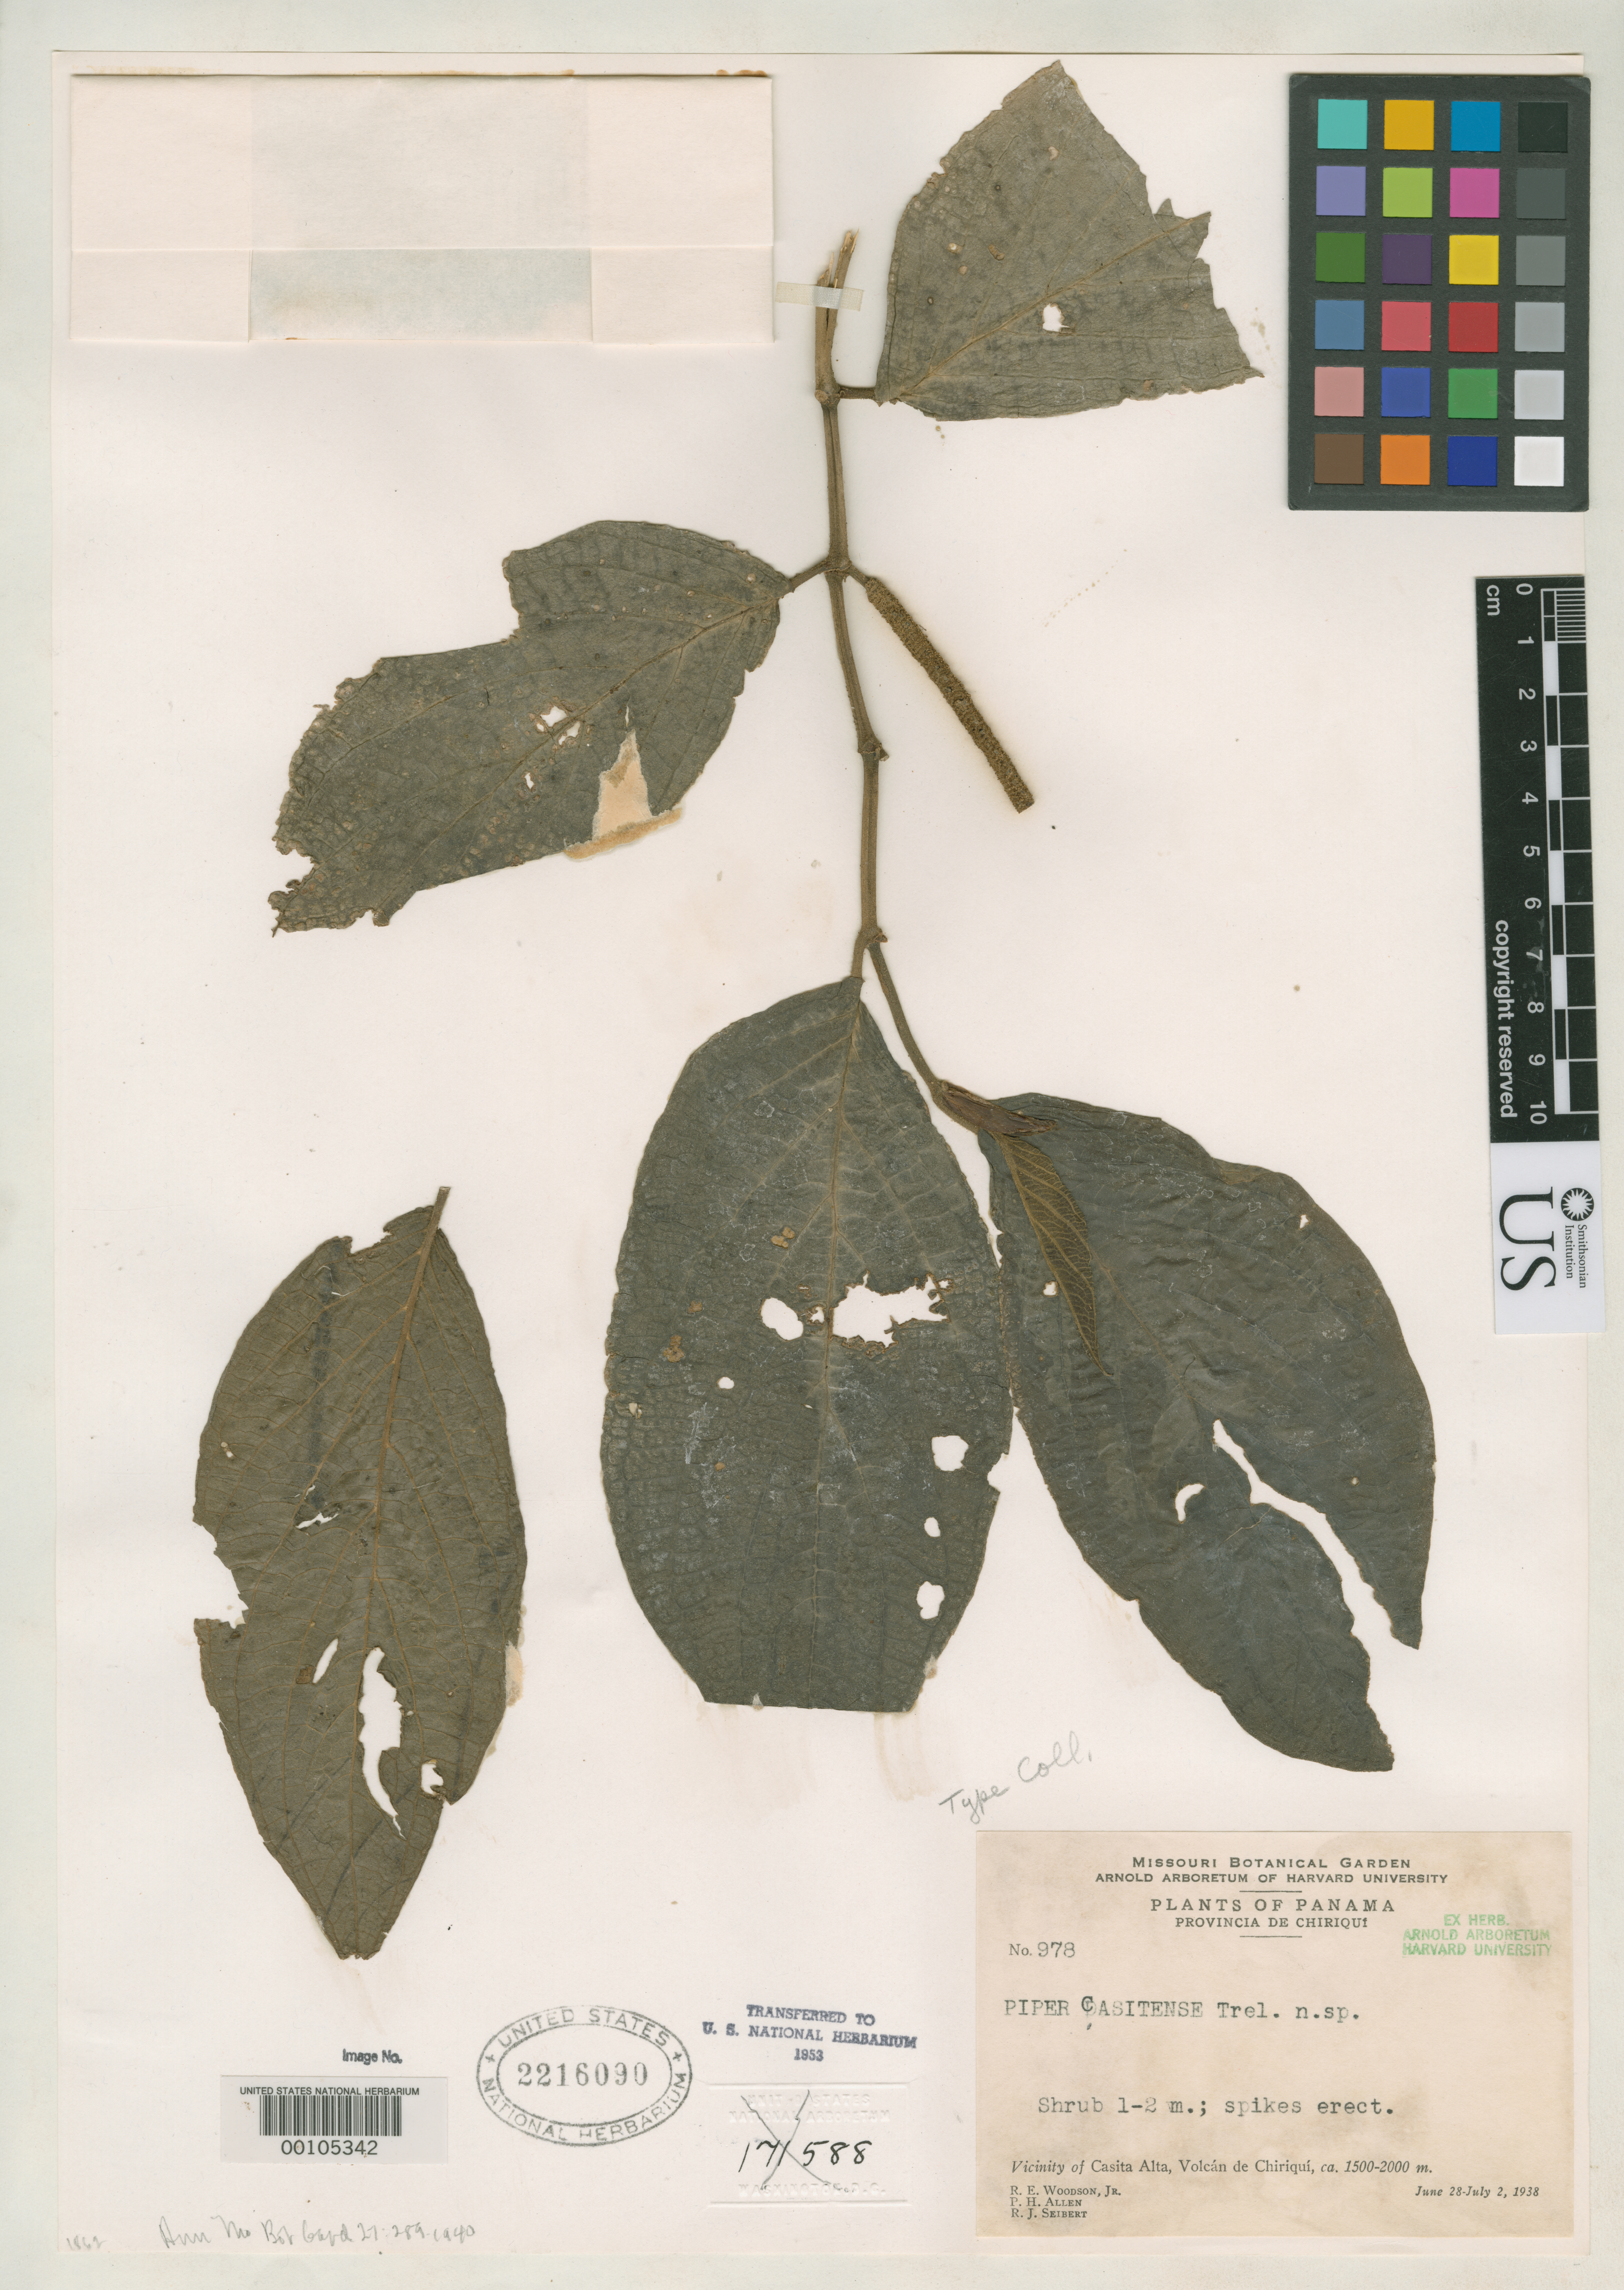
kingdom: Plantae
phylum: Tracheophyta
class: Magnoliopsida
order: Piperales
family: Piperaceae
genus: Piper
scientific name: Piper casitense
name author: Trel. in Woodson & Schery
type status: Isotype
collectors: R. E. Woodson, P. H. Allen & R. J. Seibert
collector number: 978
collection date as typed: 28 Jun 1938 to 02 Jul 1938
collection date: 1938-06-28/1938-07-02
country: Panama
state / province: Chiriquí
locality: Vicinity of Casita Alta, Volcan de Chiriqui.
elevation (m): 1500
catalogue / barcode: US 2216090